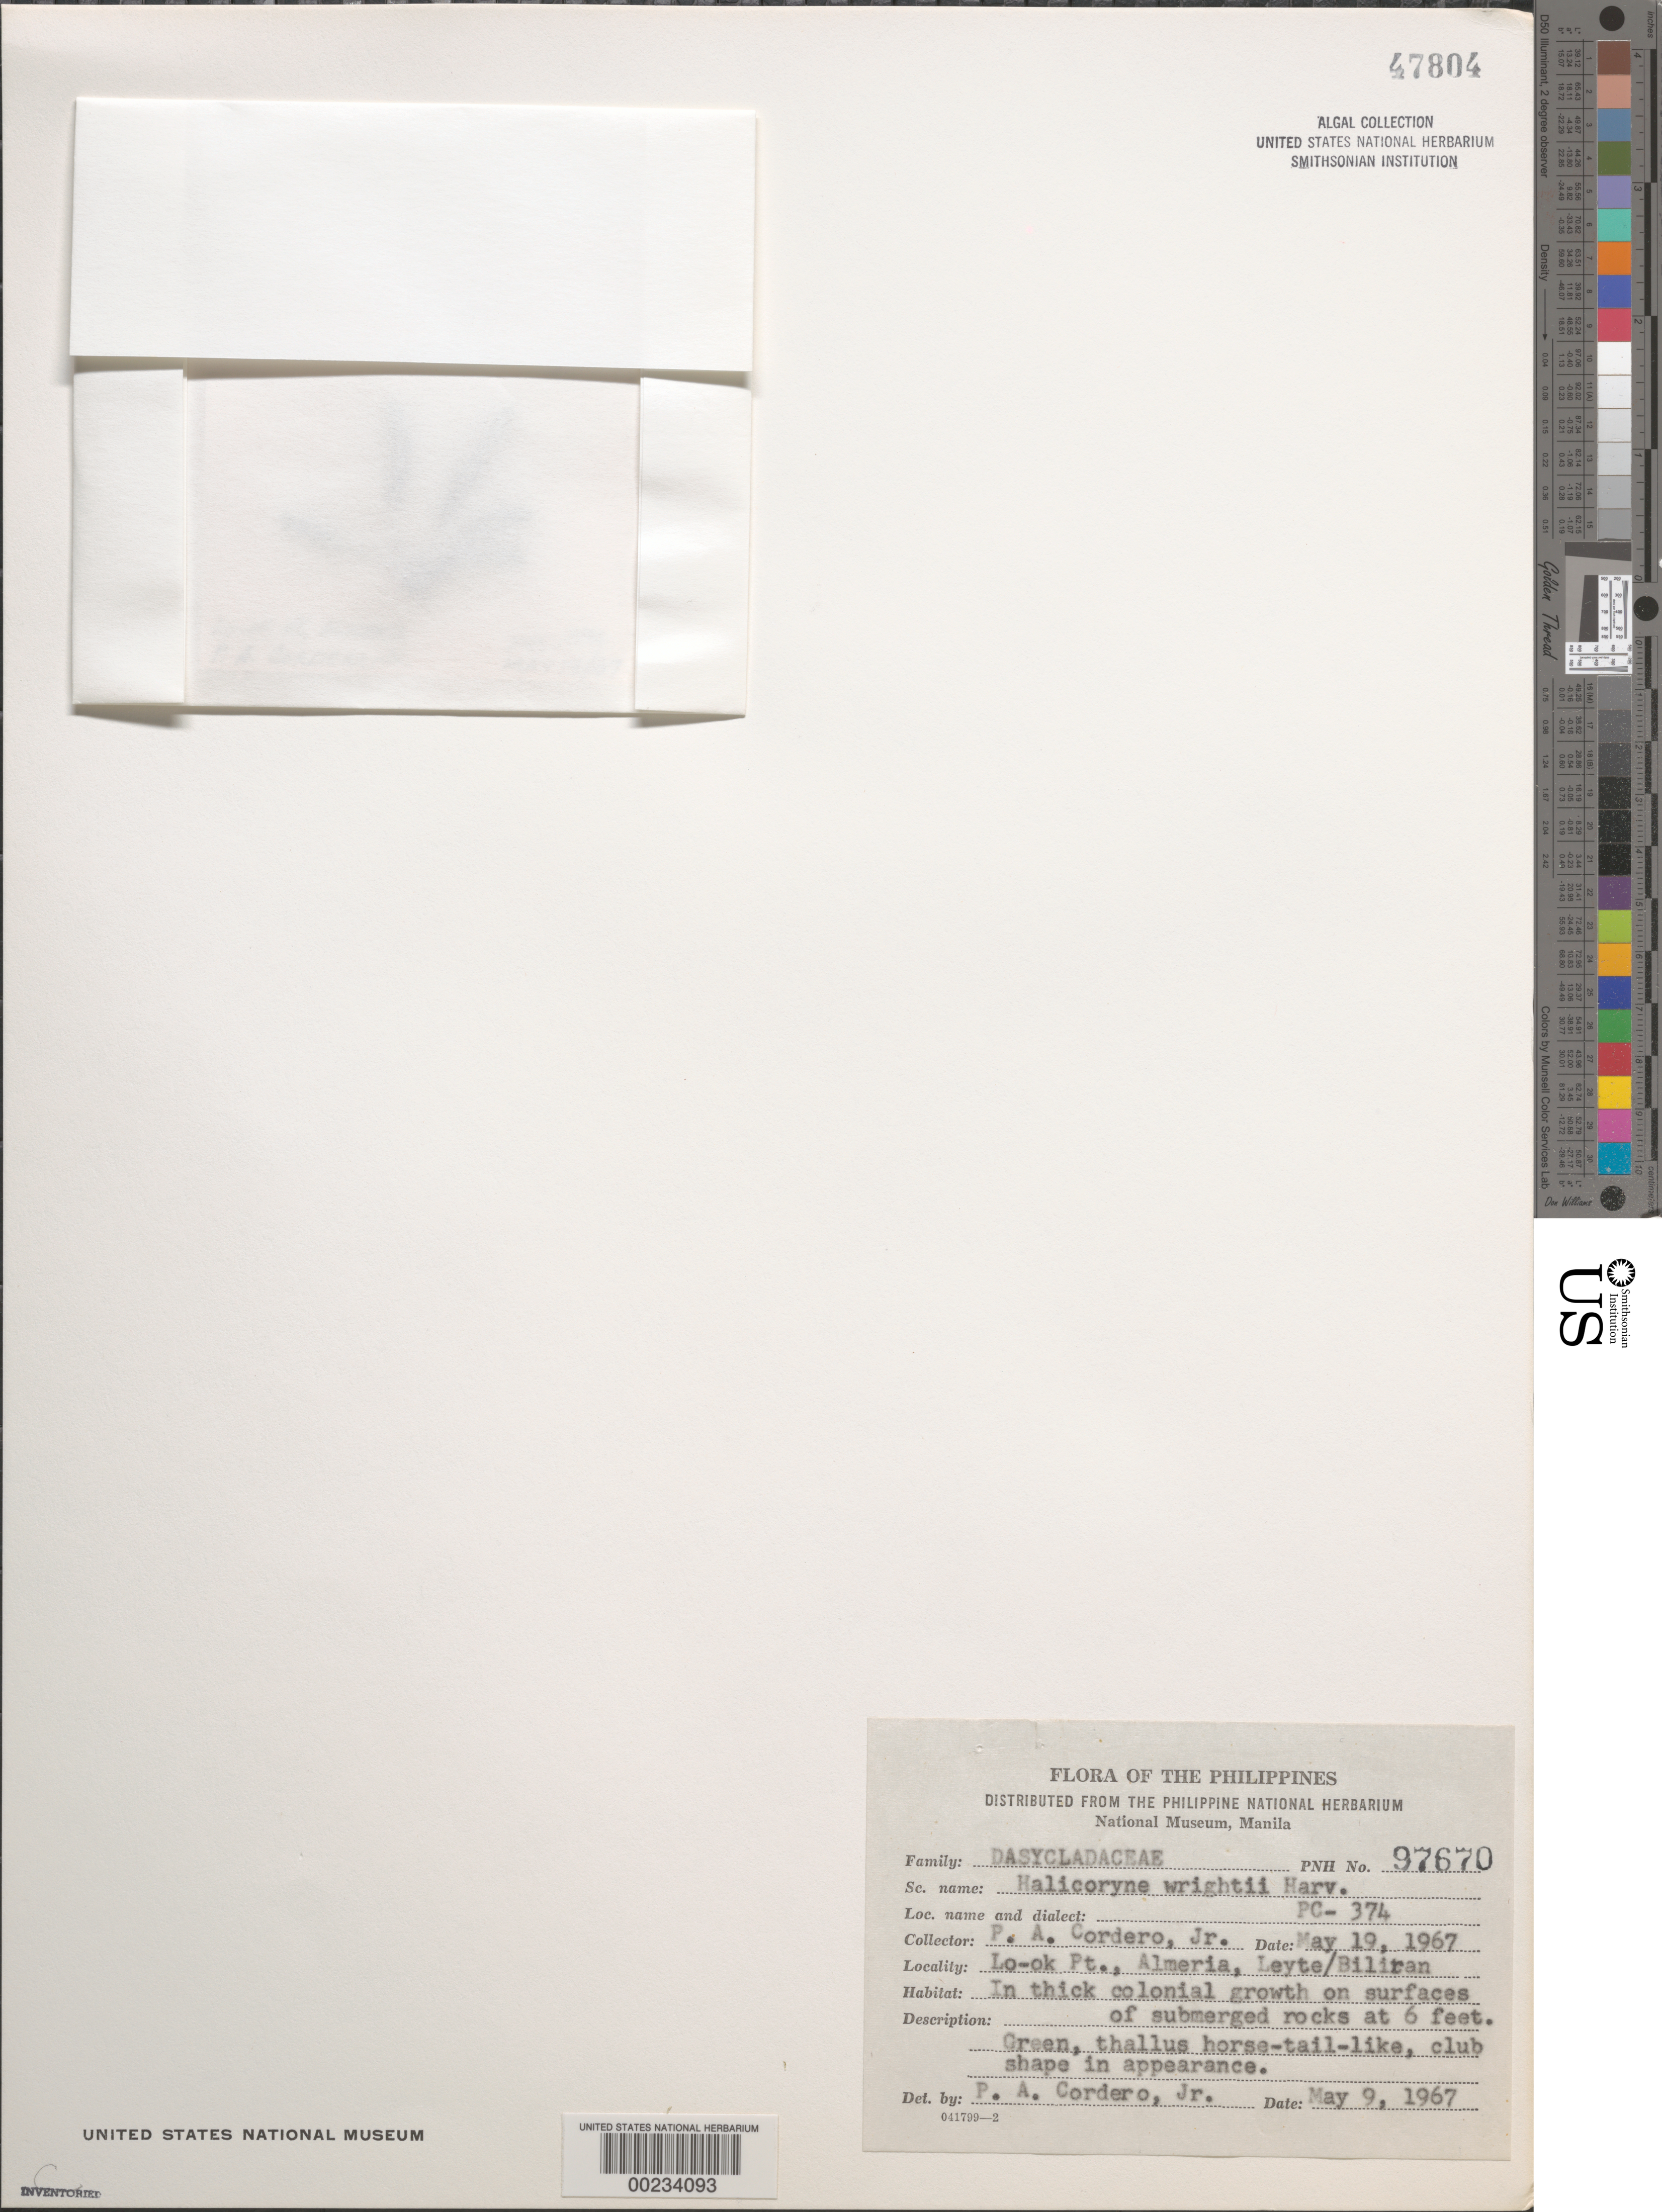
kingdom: Plantae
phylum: Chlorophyta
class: Ulvophyceae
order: Dasycladales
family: Dasycladaceae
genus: Halicoryne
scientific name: Halicoryne wrightii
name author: Harv.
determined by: Cordero, P. A., Jr.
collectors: P. A. Cordero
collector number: Pc-374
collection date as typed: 19 May 1967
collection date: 1967-05-19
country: Philippines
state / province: Eastern Visayas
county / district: Leyte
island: Biliran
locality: Lo-ok Point, Almeria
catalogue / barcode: US 47804